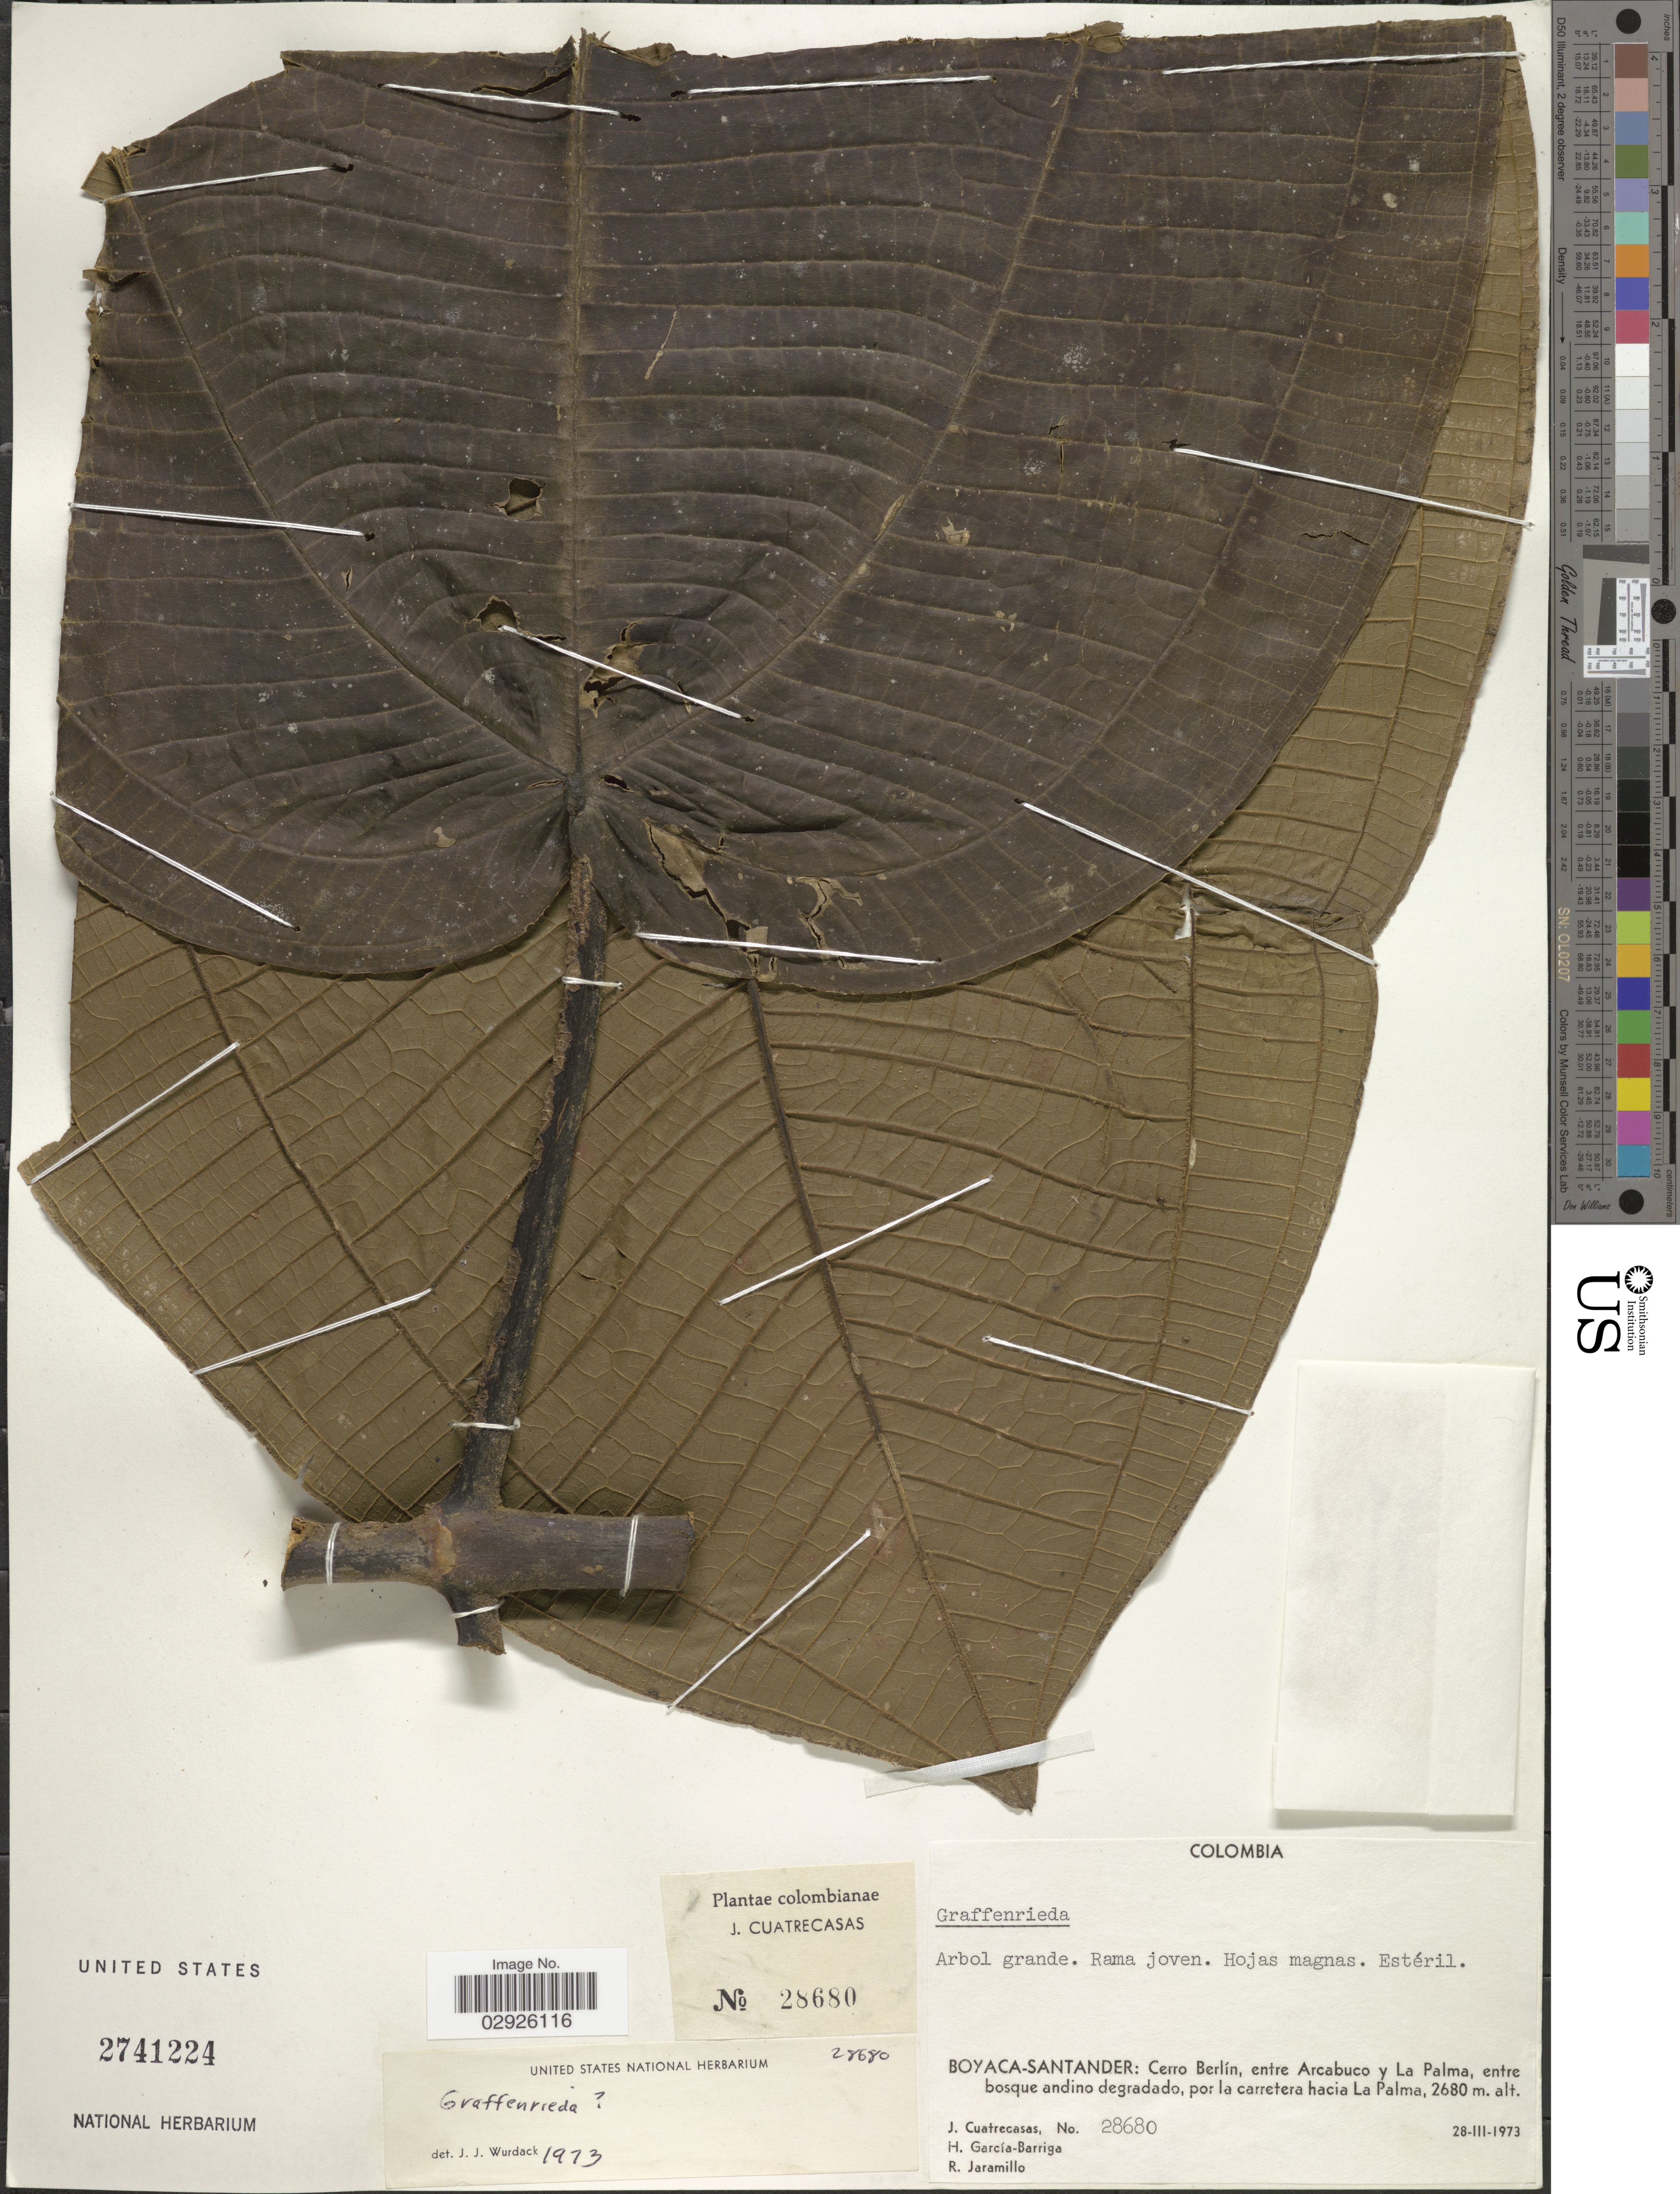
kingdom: Plantae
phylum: Tracheophyta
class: Magnoliopsida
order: Myrtales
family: Melastomataceae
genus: Graffenrieda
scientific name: Graffenrieda sp.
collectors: J. Cuatrecasas, H. García Barriga & R. Jaramillo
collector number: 28680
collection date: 1973-03-28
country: Colombia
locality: Boyaca-Santander: Cerro Berlín, entre Arcabuco y La Palma, entre bosque andino degradado, por la carretera hacia La Palma.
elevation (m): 2680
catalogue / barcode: US 2741224